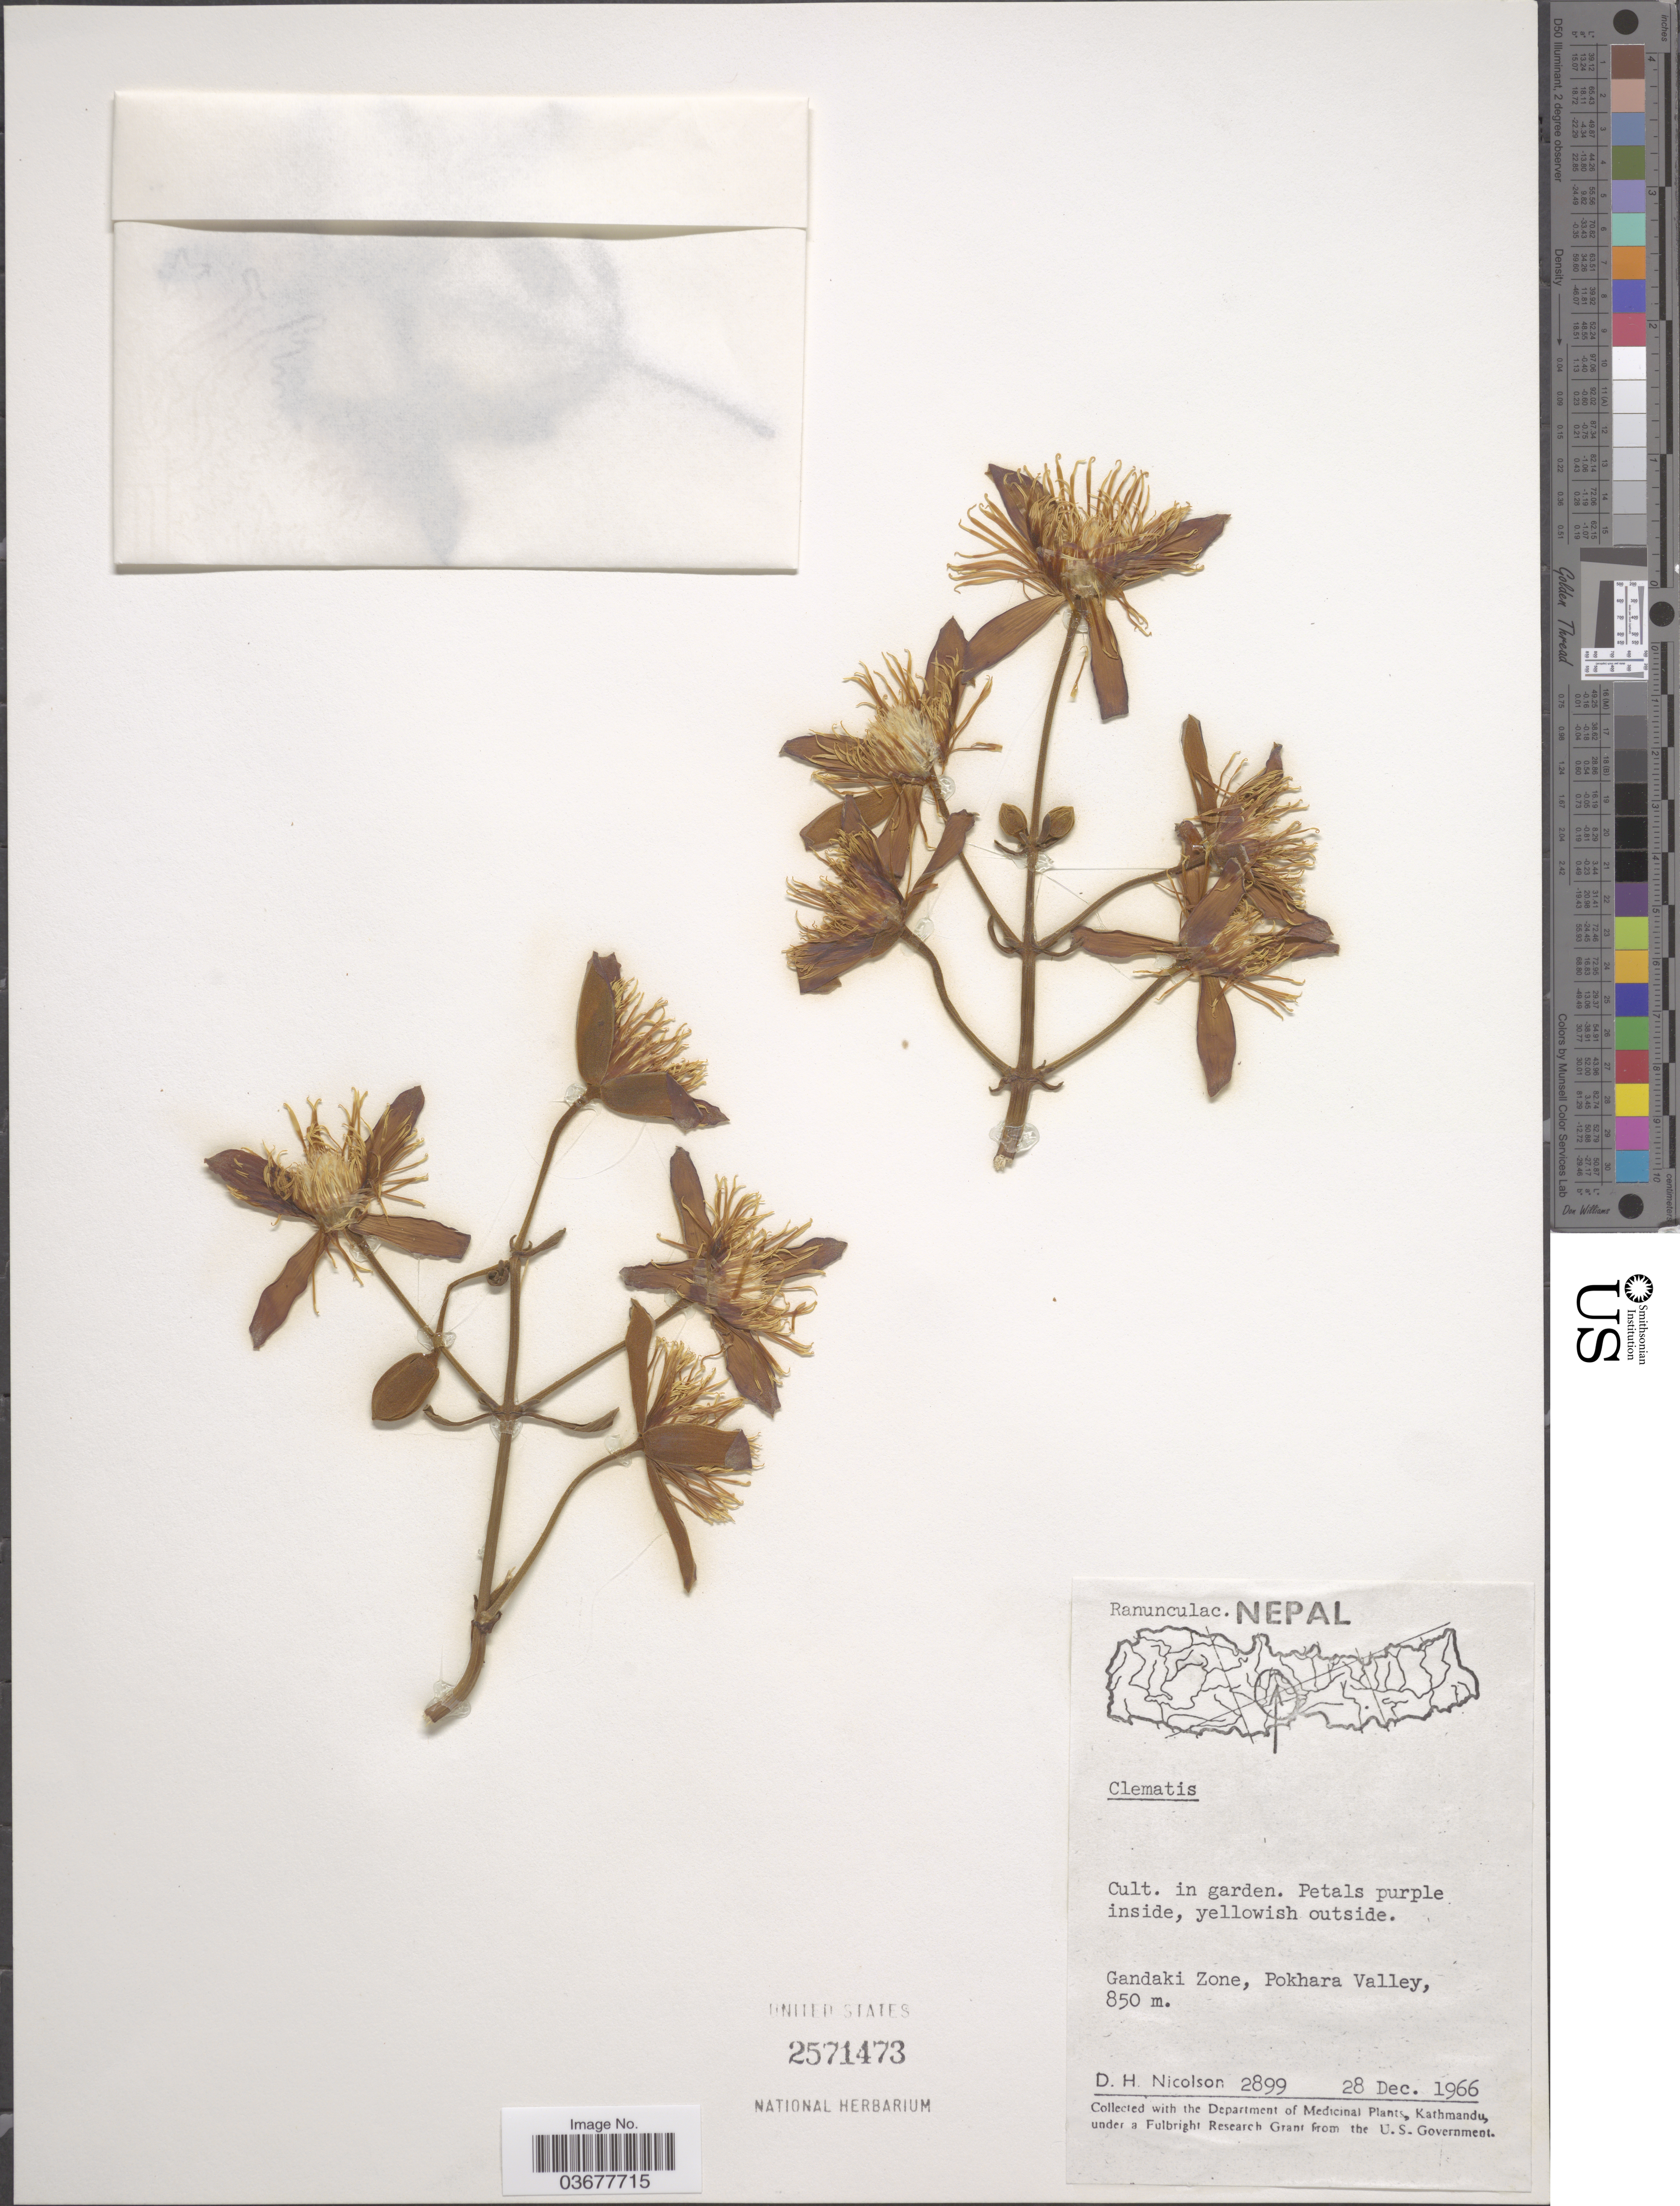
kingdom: Plantae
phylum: Tracheophyta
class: Magnoliopsida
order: Ranunculales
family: Ranunculaceae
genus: Clematis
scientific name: Clematis sp.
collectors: D. H. Nicolson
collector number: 2899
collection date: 1966-12-28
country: Nepal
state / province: Gandaki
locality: Gandaki Zone, Pokhara Valley.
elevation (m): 850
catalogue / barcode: US 2571473